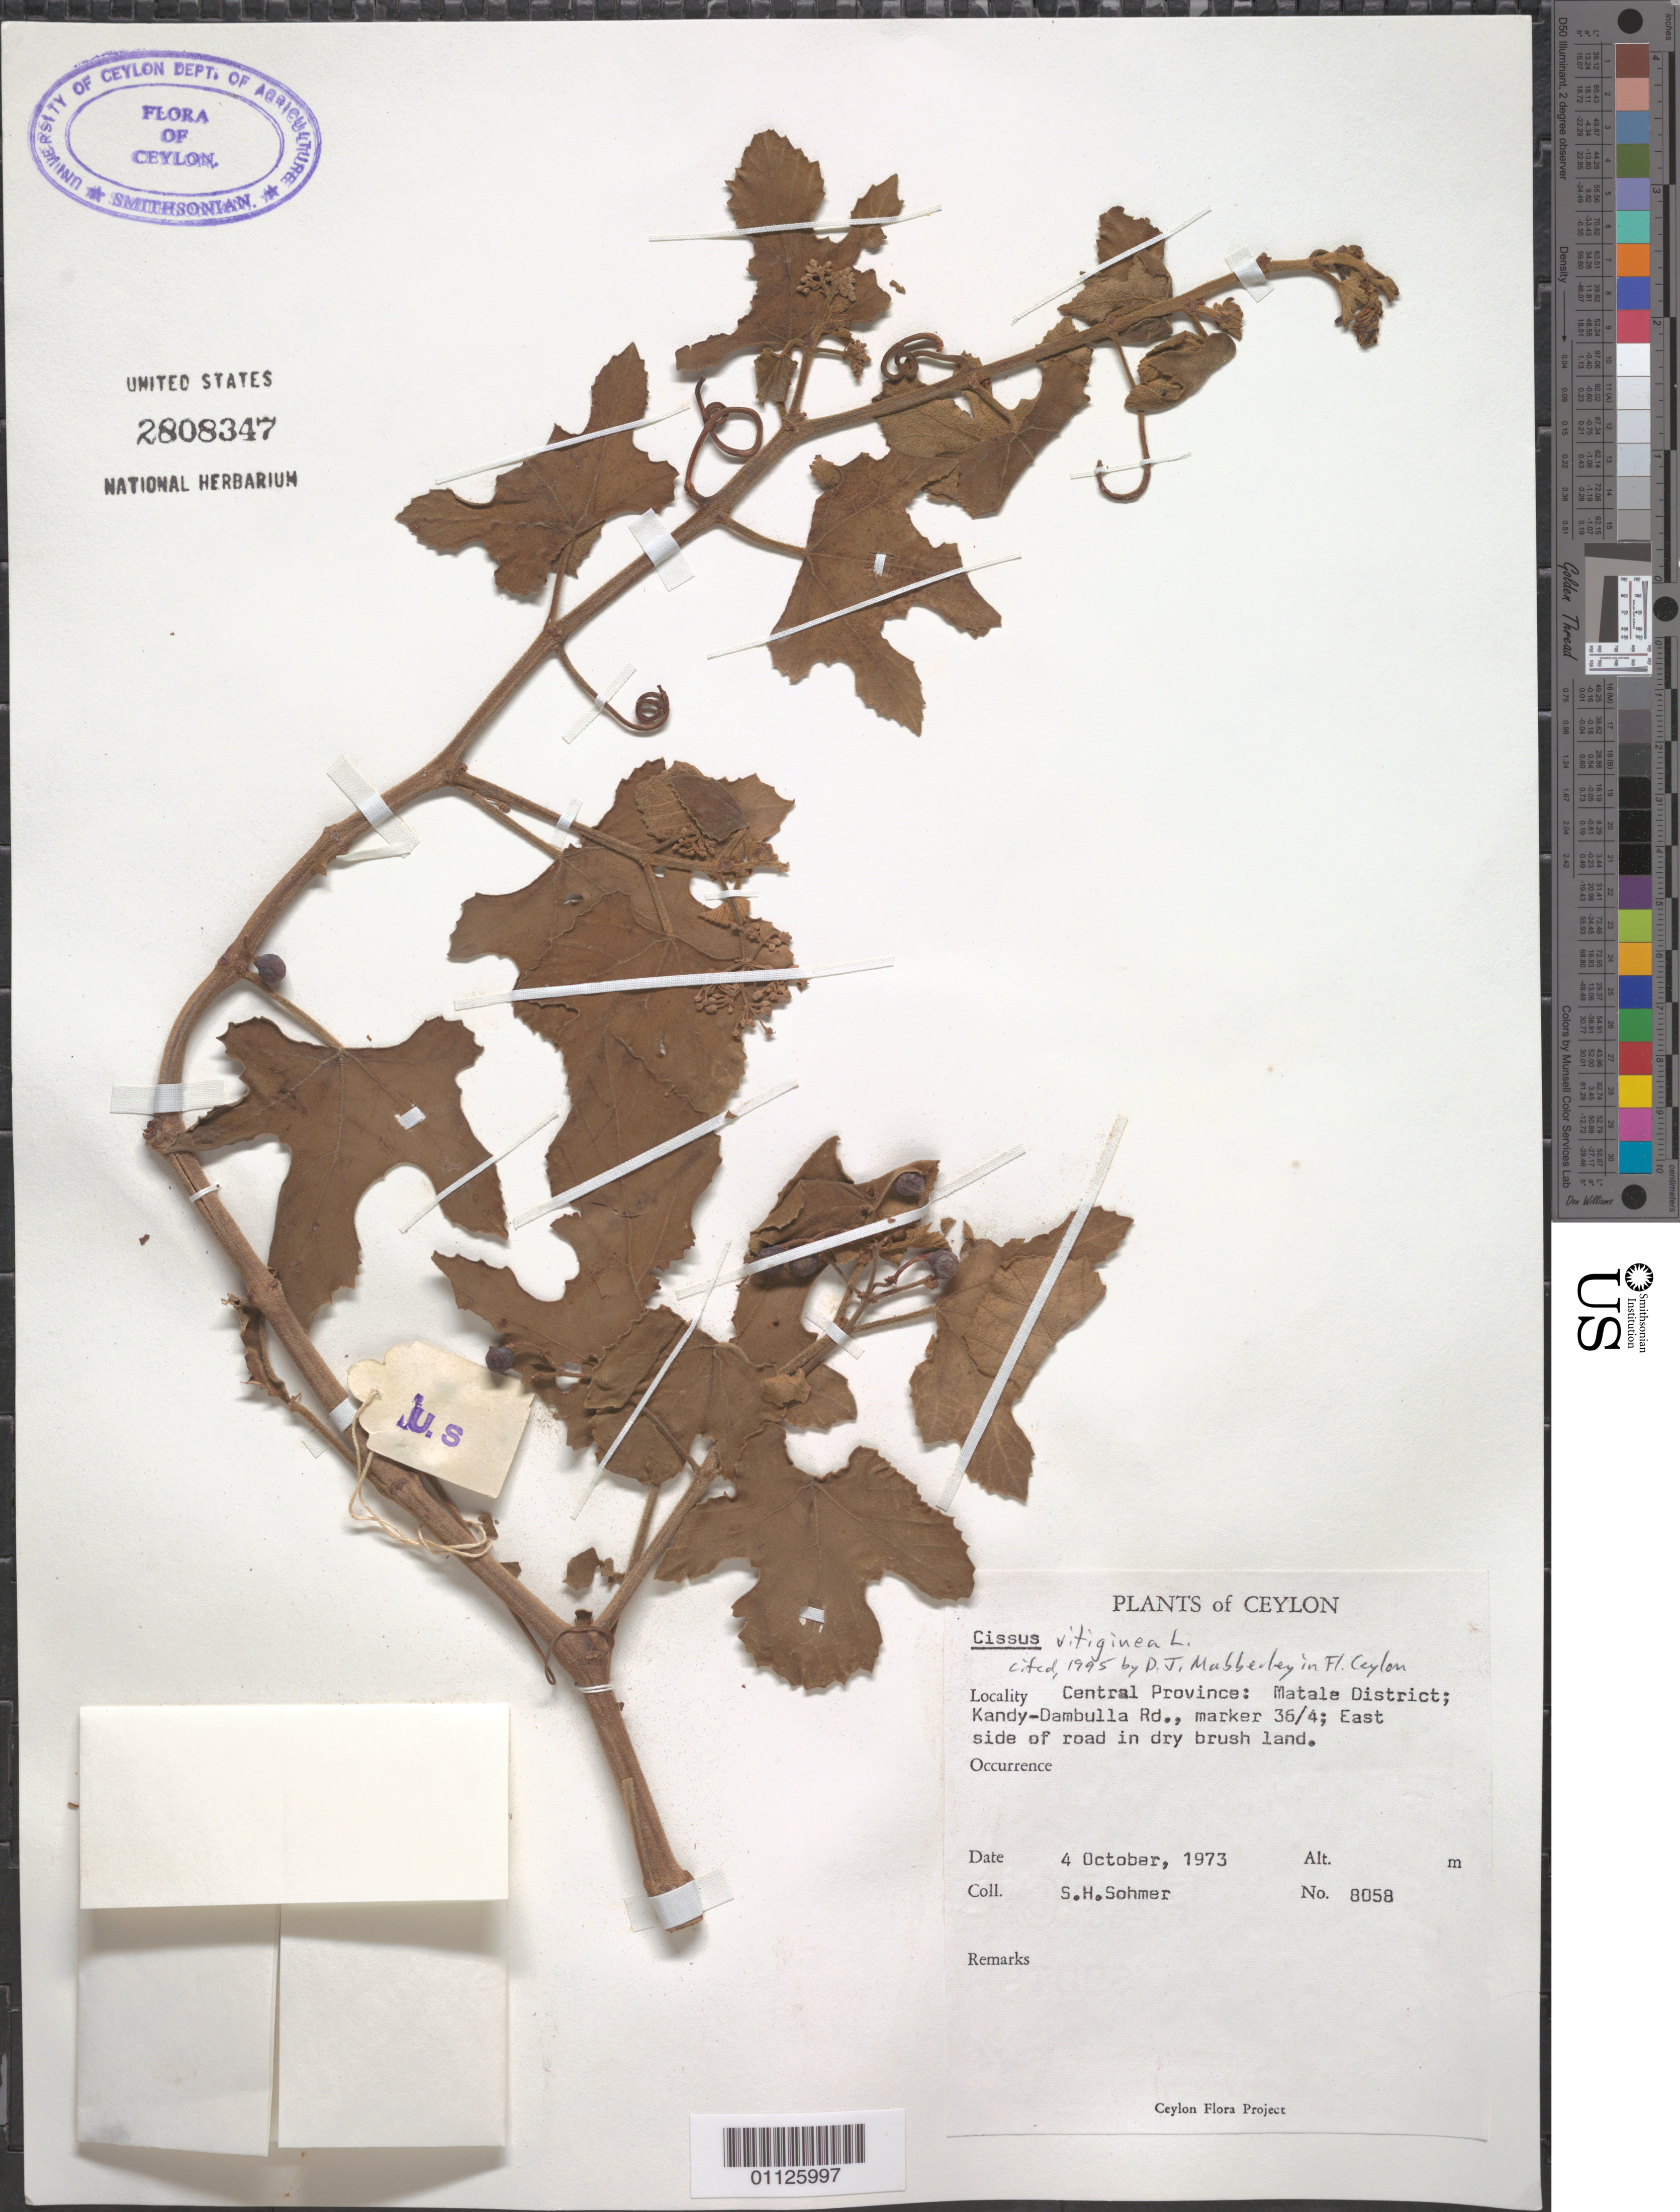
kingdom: Plantae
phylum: Tracheophyta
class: Magnoliopsida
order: Vitales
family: Vitaceae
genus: Cissus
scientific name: Cissus vitiginea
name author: L.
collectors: S. H. Sohmer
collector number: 8058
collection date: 1973-10-04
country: Sri Lanka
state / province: Central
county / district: Matale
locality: Kandy-Dambulla Rd., marker 36/4.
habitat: East side of road in dry brush land.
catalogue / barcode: US 2808347